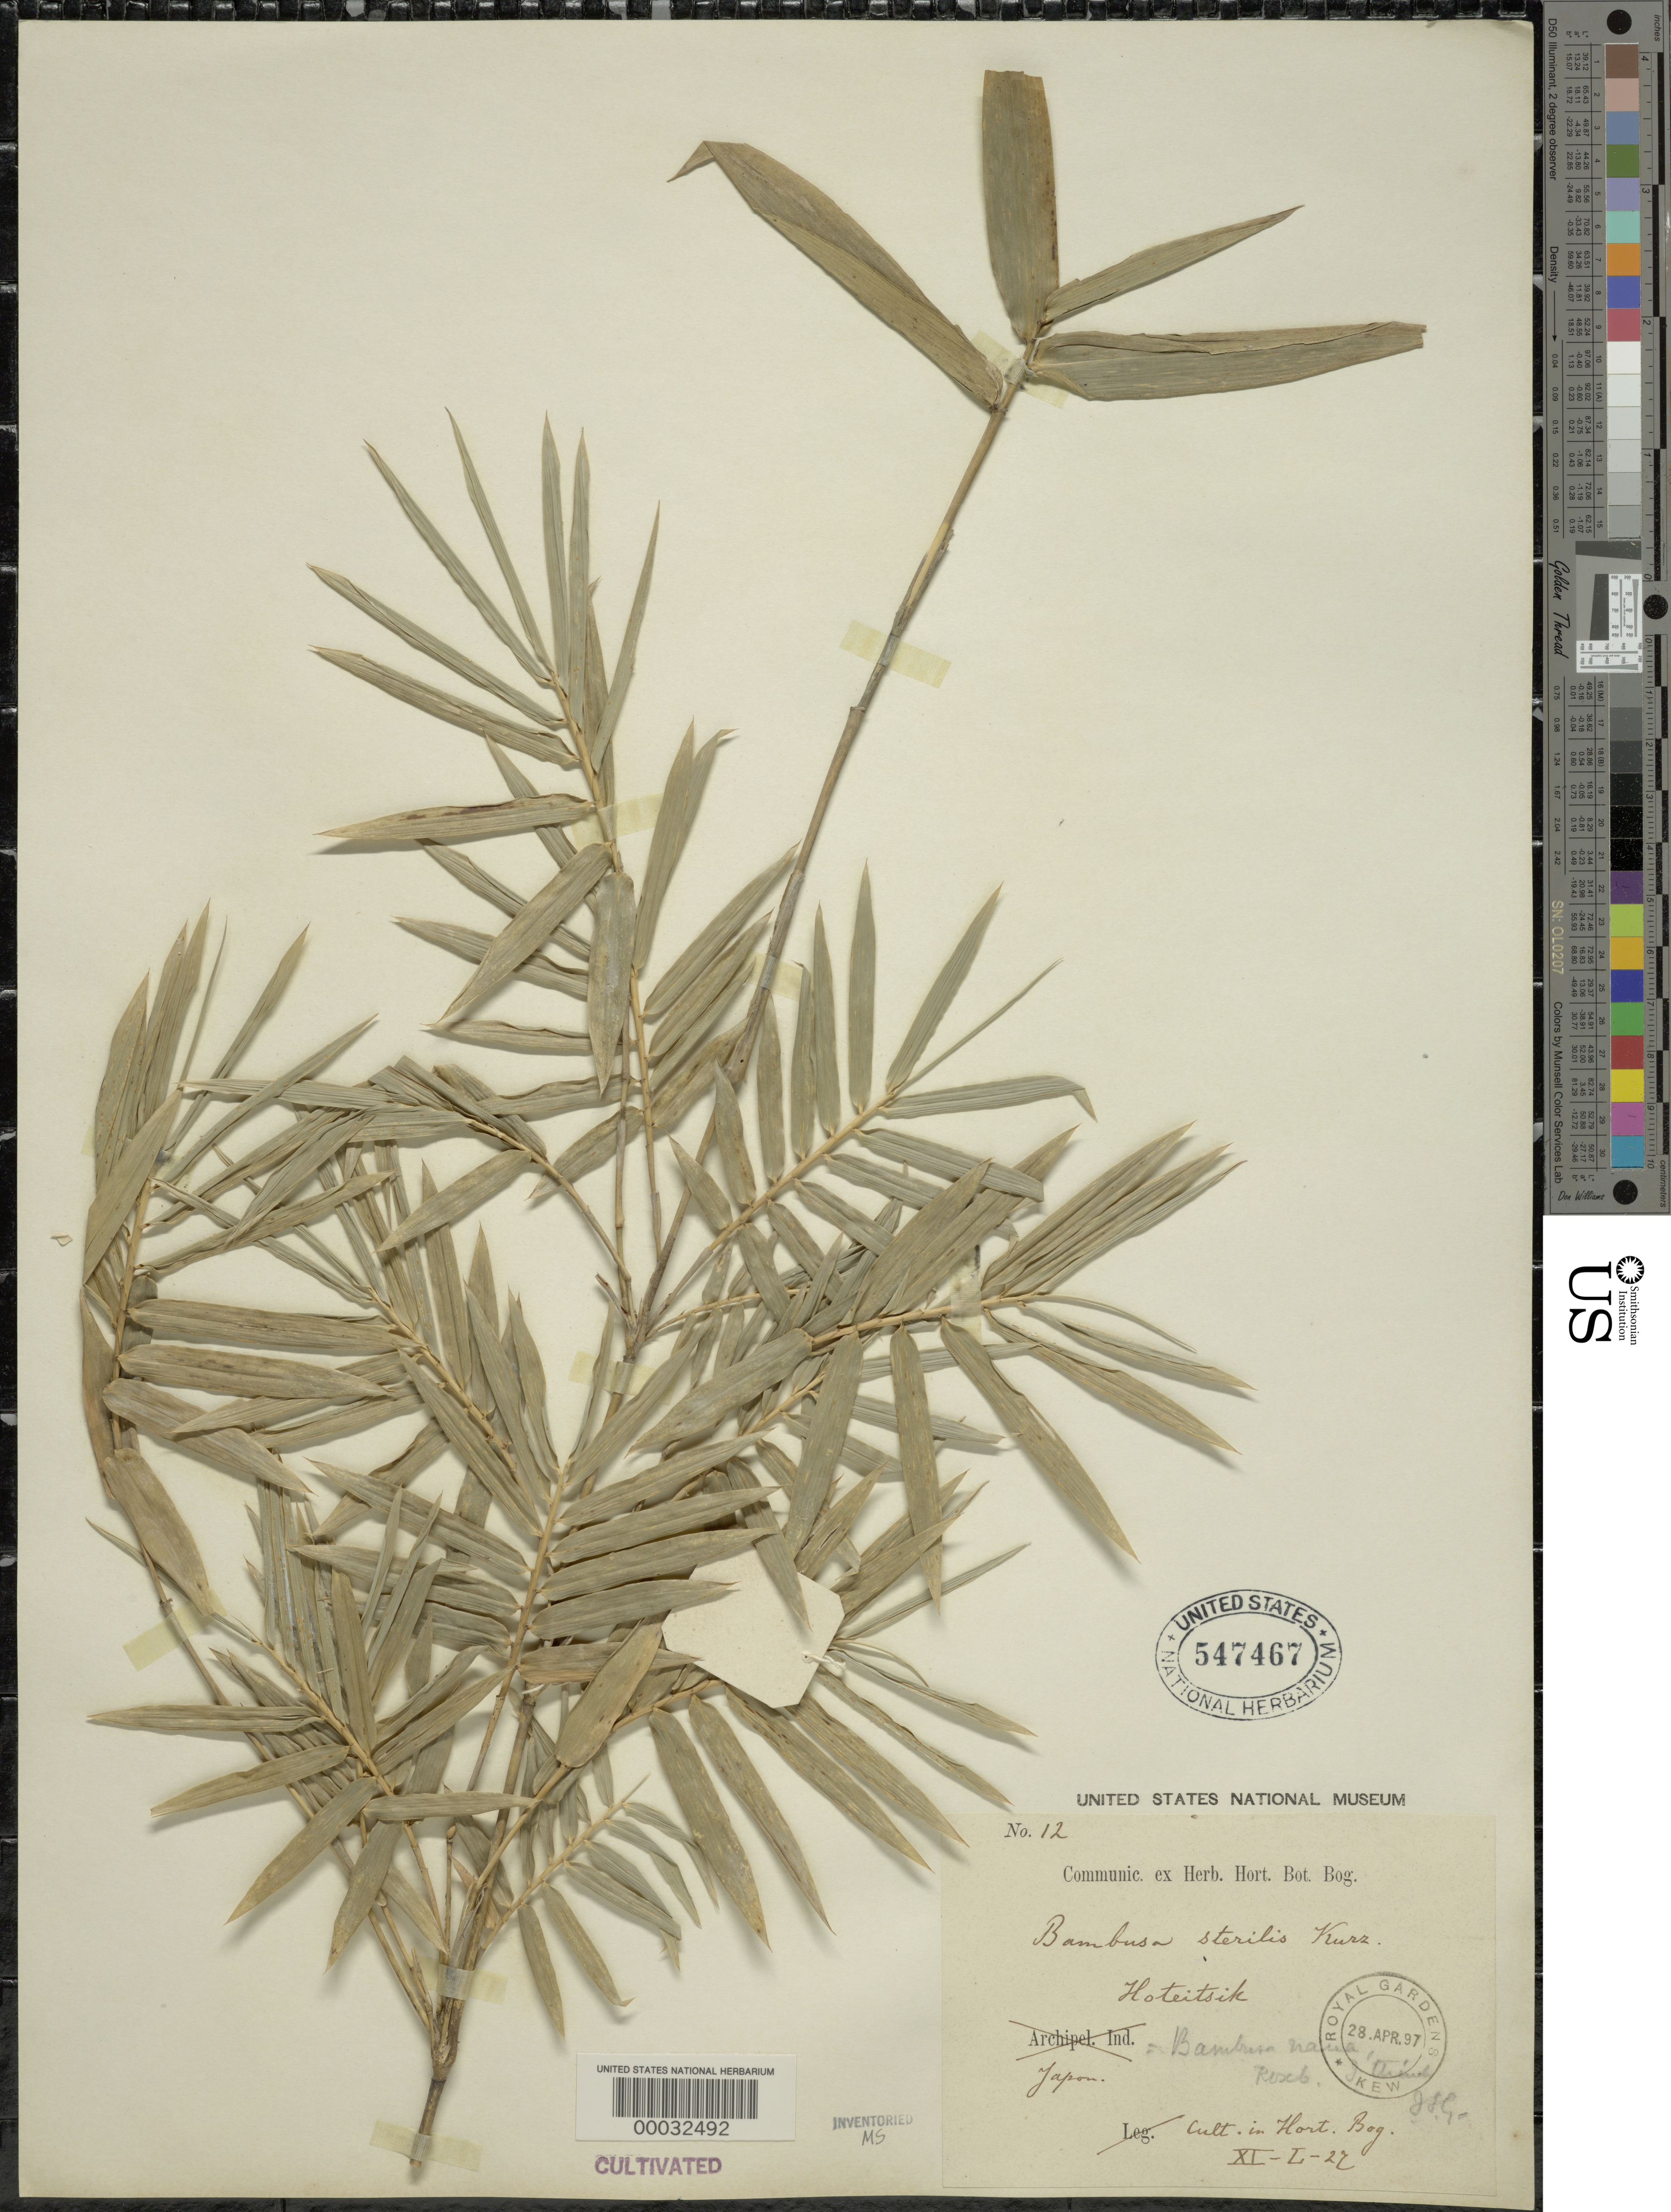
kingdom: Plantae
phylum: Tracheophyta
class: Liliopsida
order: Poales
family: Poaceae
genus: Bambusa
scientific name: Bambusa multiplex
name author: (Lour.) Raeusch. ex Schult. & Schult. f.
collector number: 12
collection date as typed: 01 Nov 1927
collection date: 1927-11-01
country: Japan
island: Honshu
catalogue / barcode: US 547467